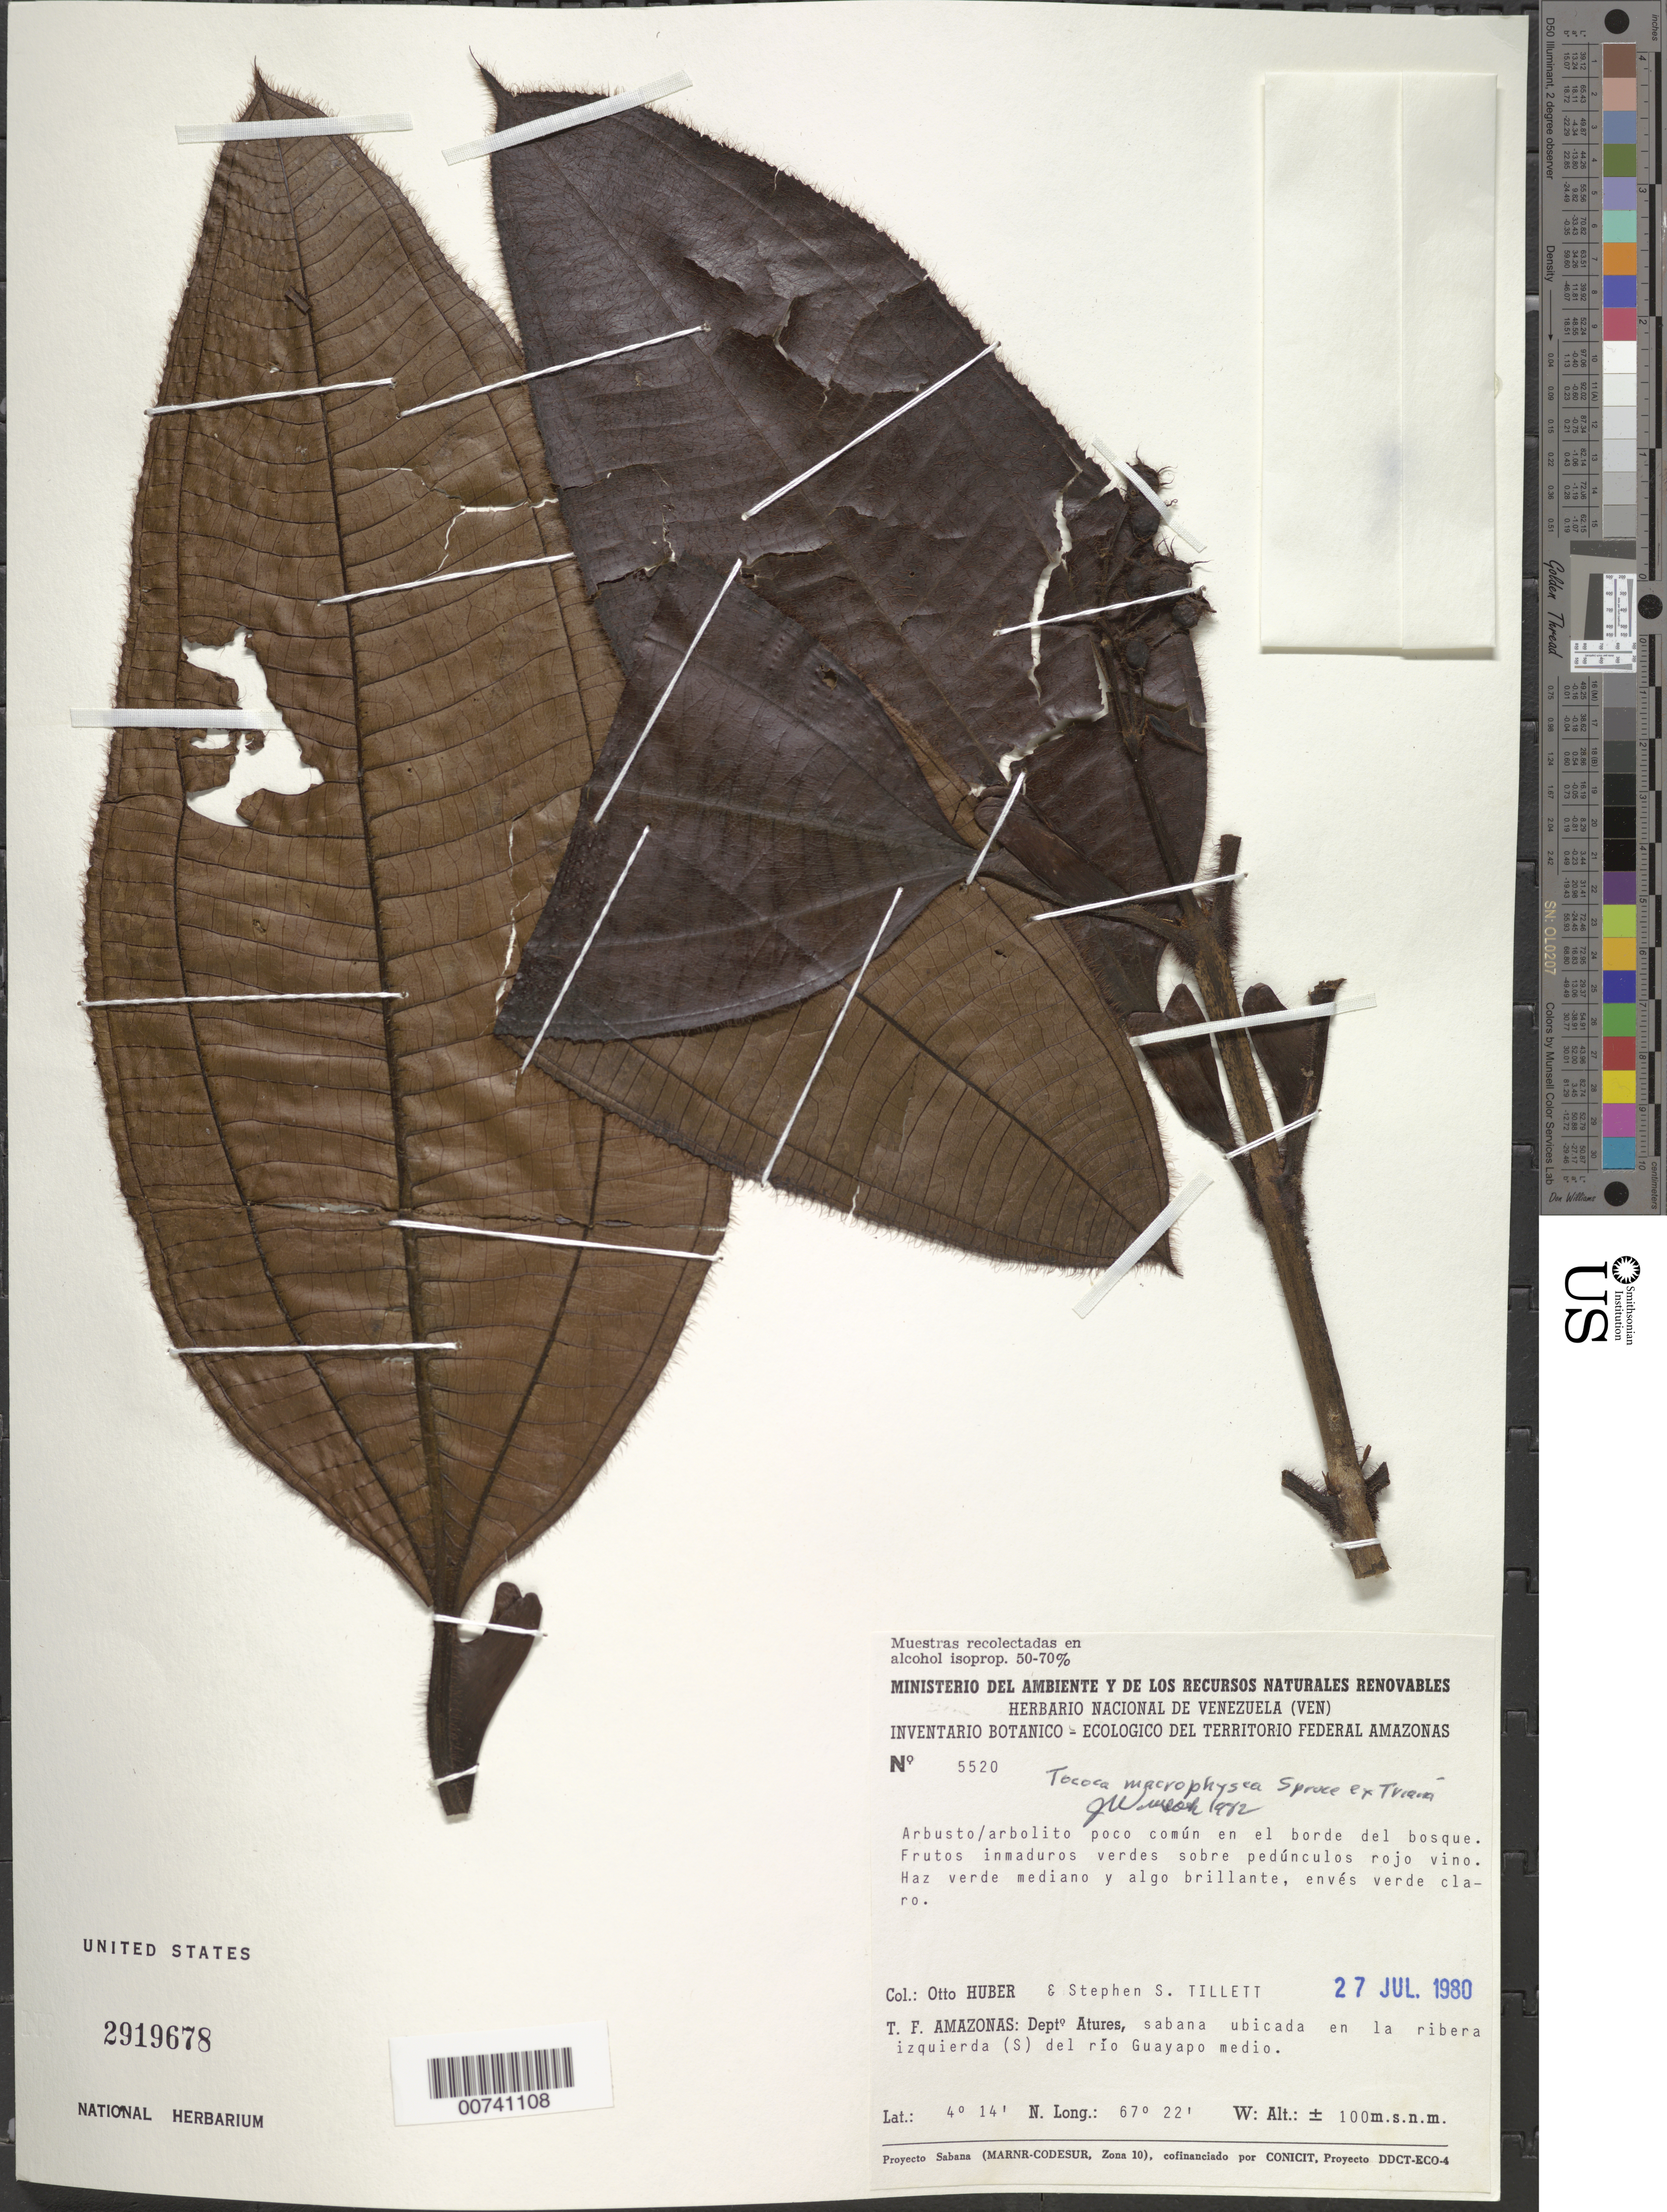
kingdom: Plantae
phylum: Tracheophyta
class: Magnoliopsida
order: Myrtales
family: Melastomataceae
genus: Tococa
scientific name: Tococa macrophysca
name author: Spruce ex Triana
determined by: Wurdack, John J., (US), US (UNITED STATES)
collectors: O. Huber & S. S. Tillett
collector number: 5520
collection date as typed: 27-Jul-80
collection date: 1980-07-27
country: Venezuela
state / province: Amazonas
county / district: Atures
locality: Río Guayapo medio, en la ribera izquierda (S)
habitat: Sabana ubicada en la ribera izquierda (S) del rio Guayapo medio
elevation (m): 100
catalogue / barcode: US 2919678